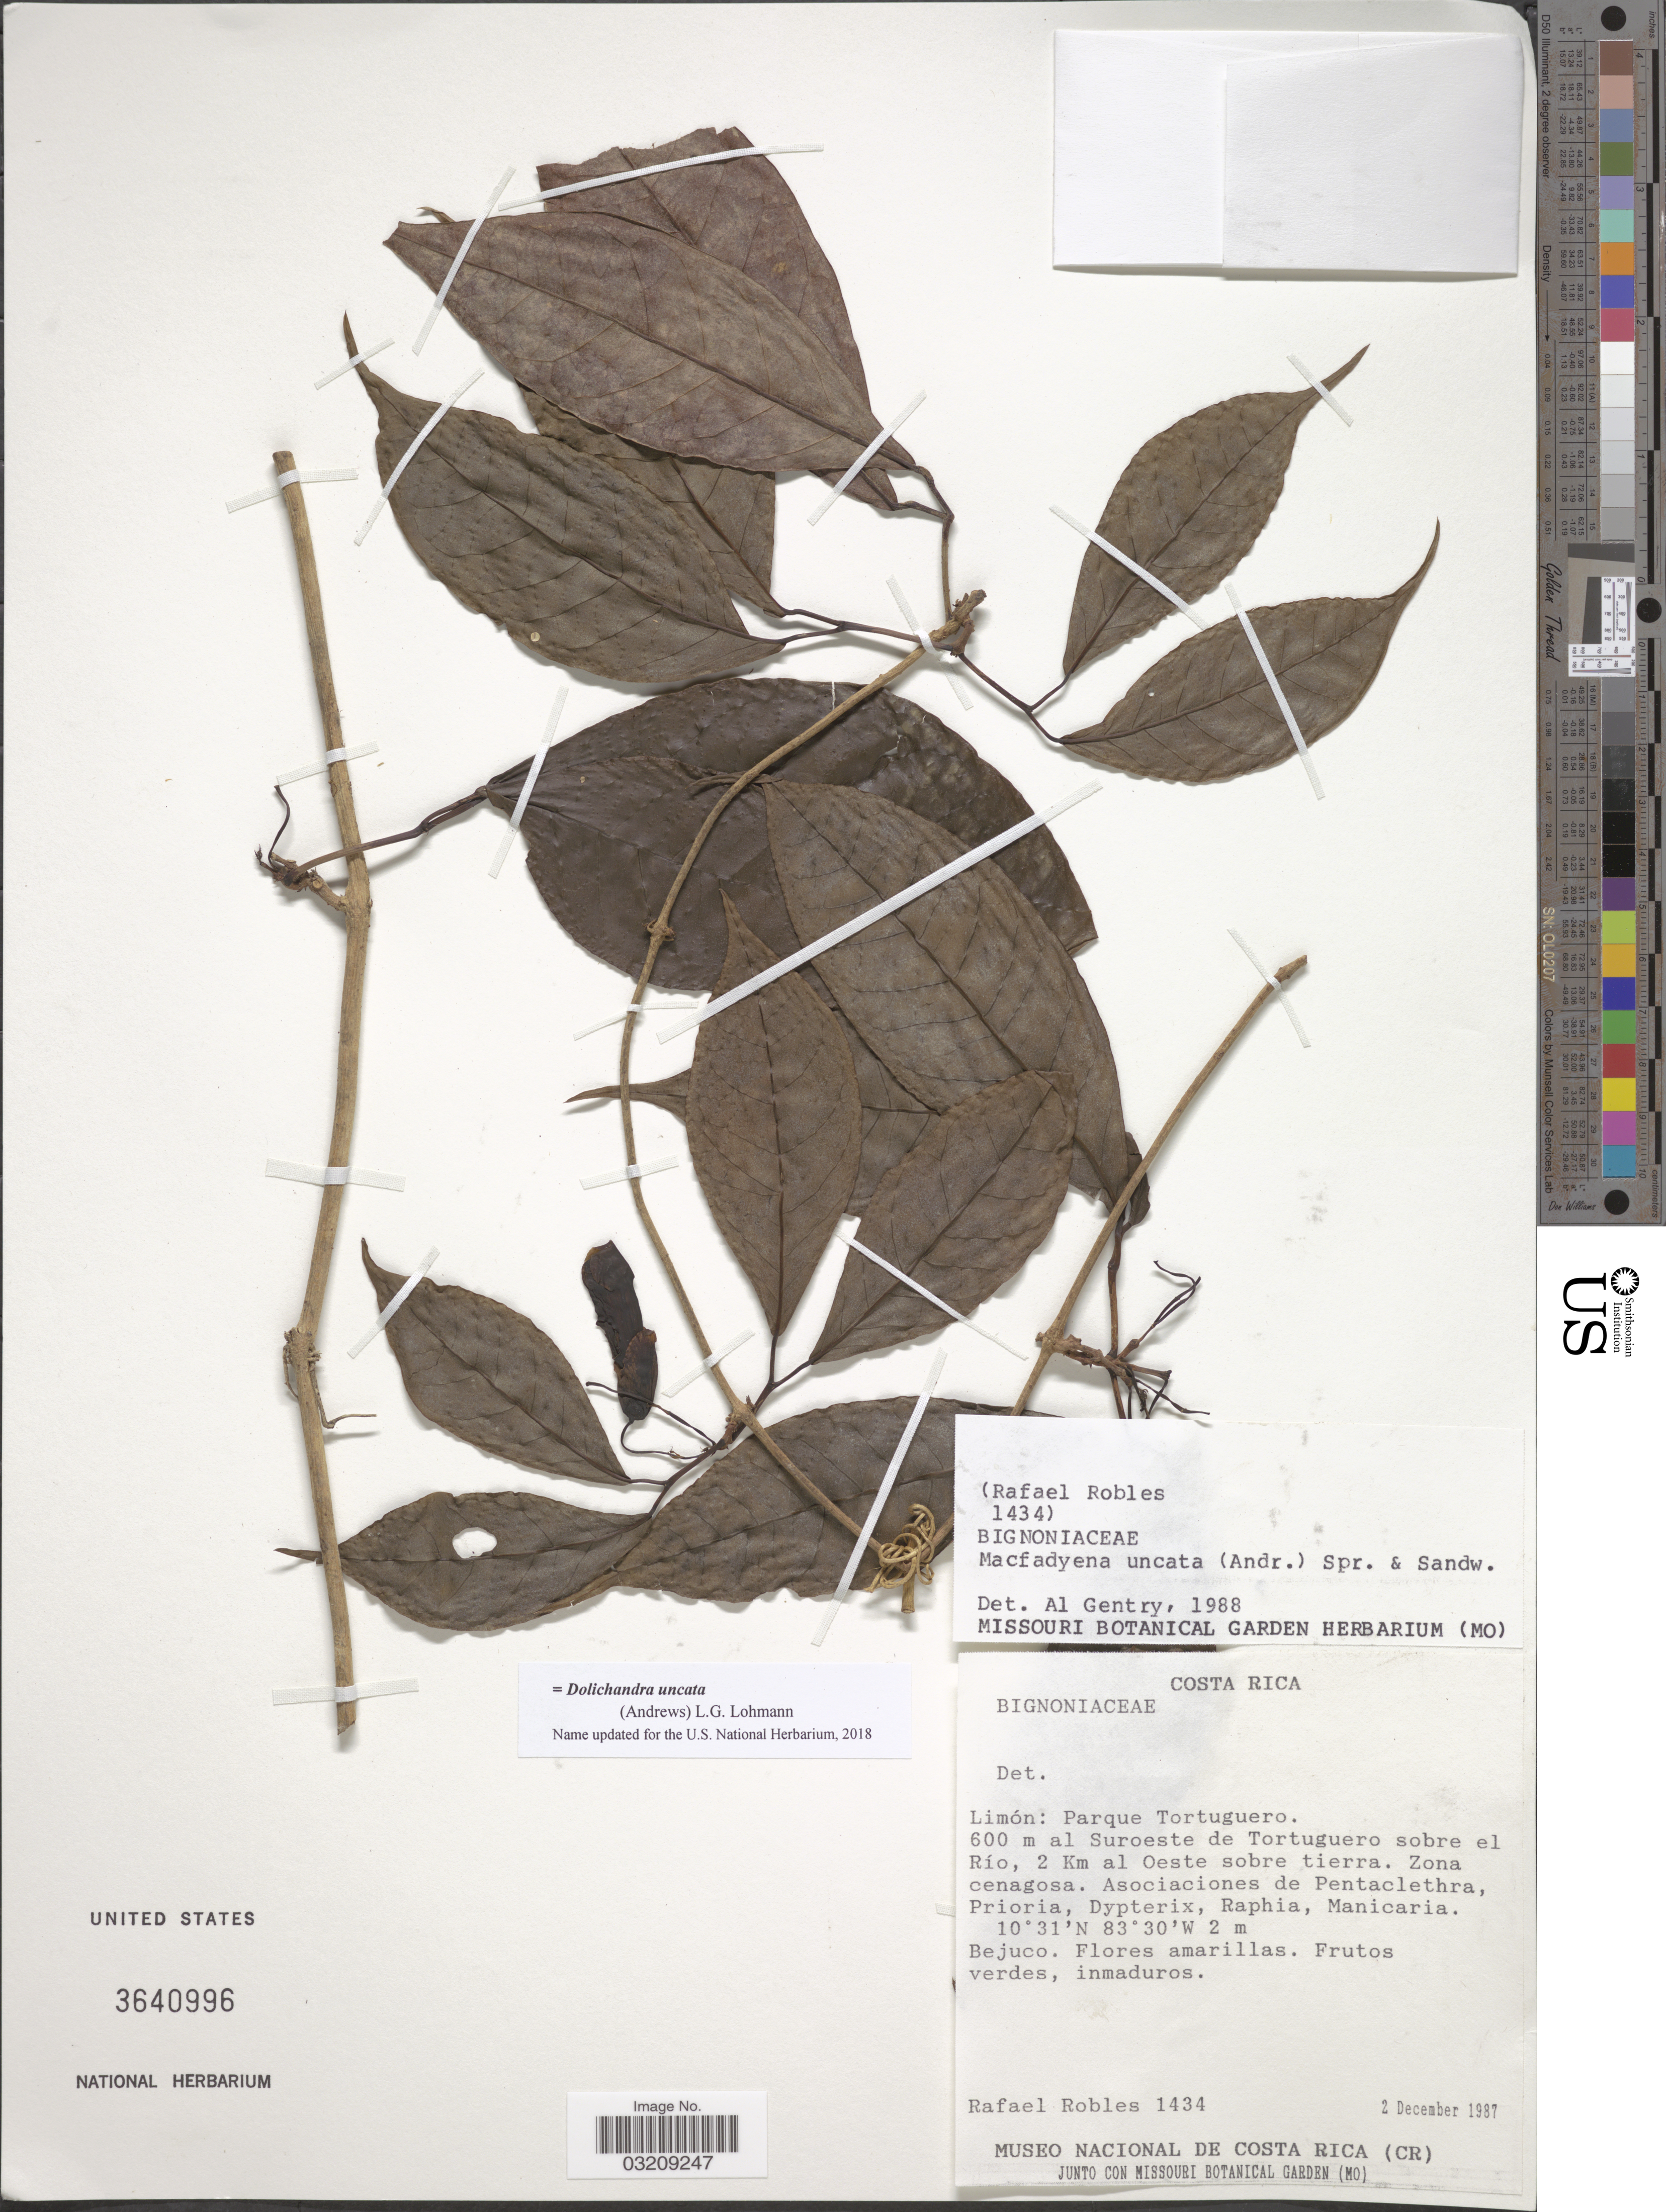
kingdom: Plantae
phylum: Tracheophyta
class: Magnoliopsida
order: Lamiales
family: Bignoniaceae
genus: Dolichandra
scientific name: Dolichandra uncata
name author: (Andrews) L.G. Lohmann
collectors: R. Robles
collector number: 1434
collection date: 1987-12-02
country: Costa Rica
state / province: Limón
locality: Parque Tortuguero. 600 m al Suroeste de Tortuguero sobre el Río, 2 Km al Oeste sobre tierra.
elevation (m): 2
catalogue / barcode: US 3640996